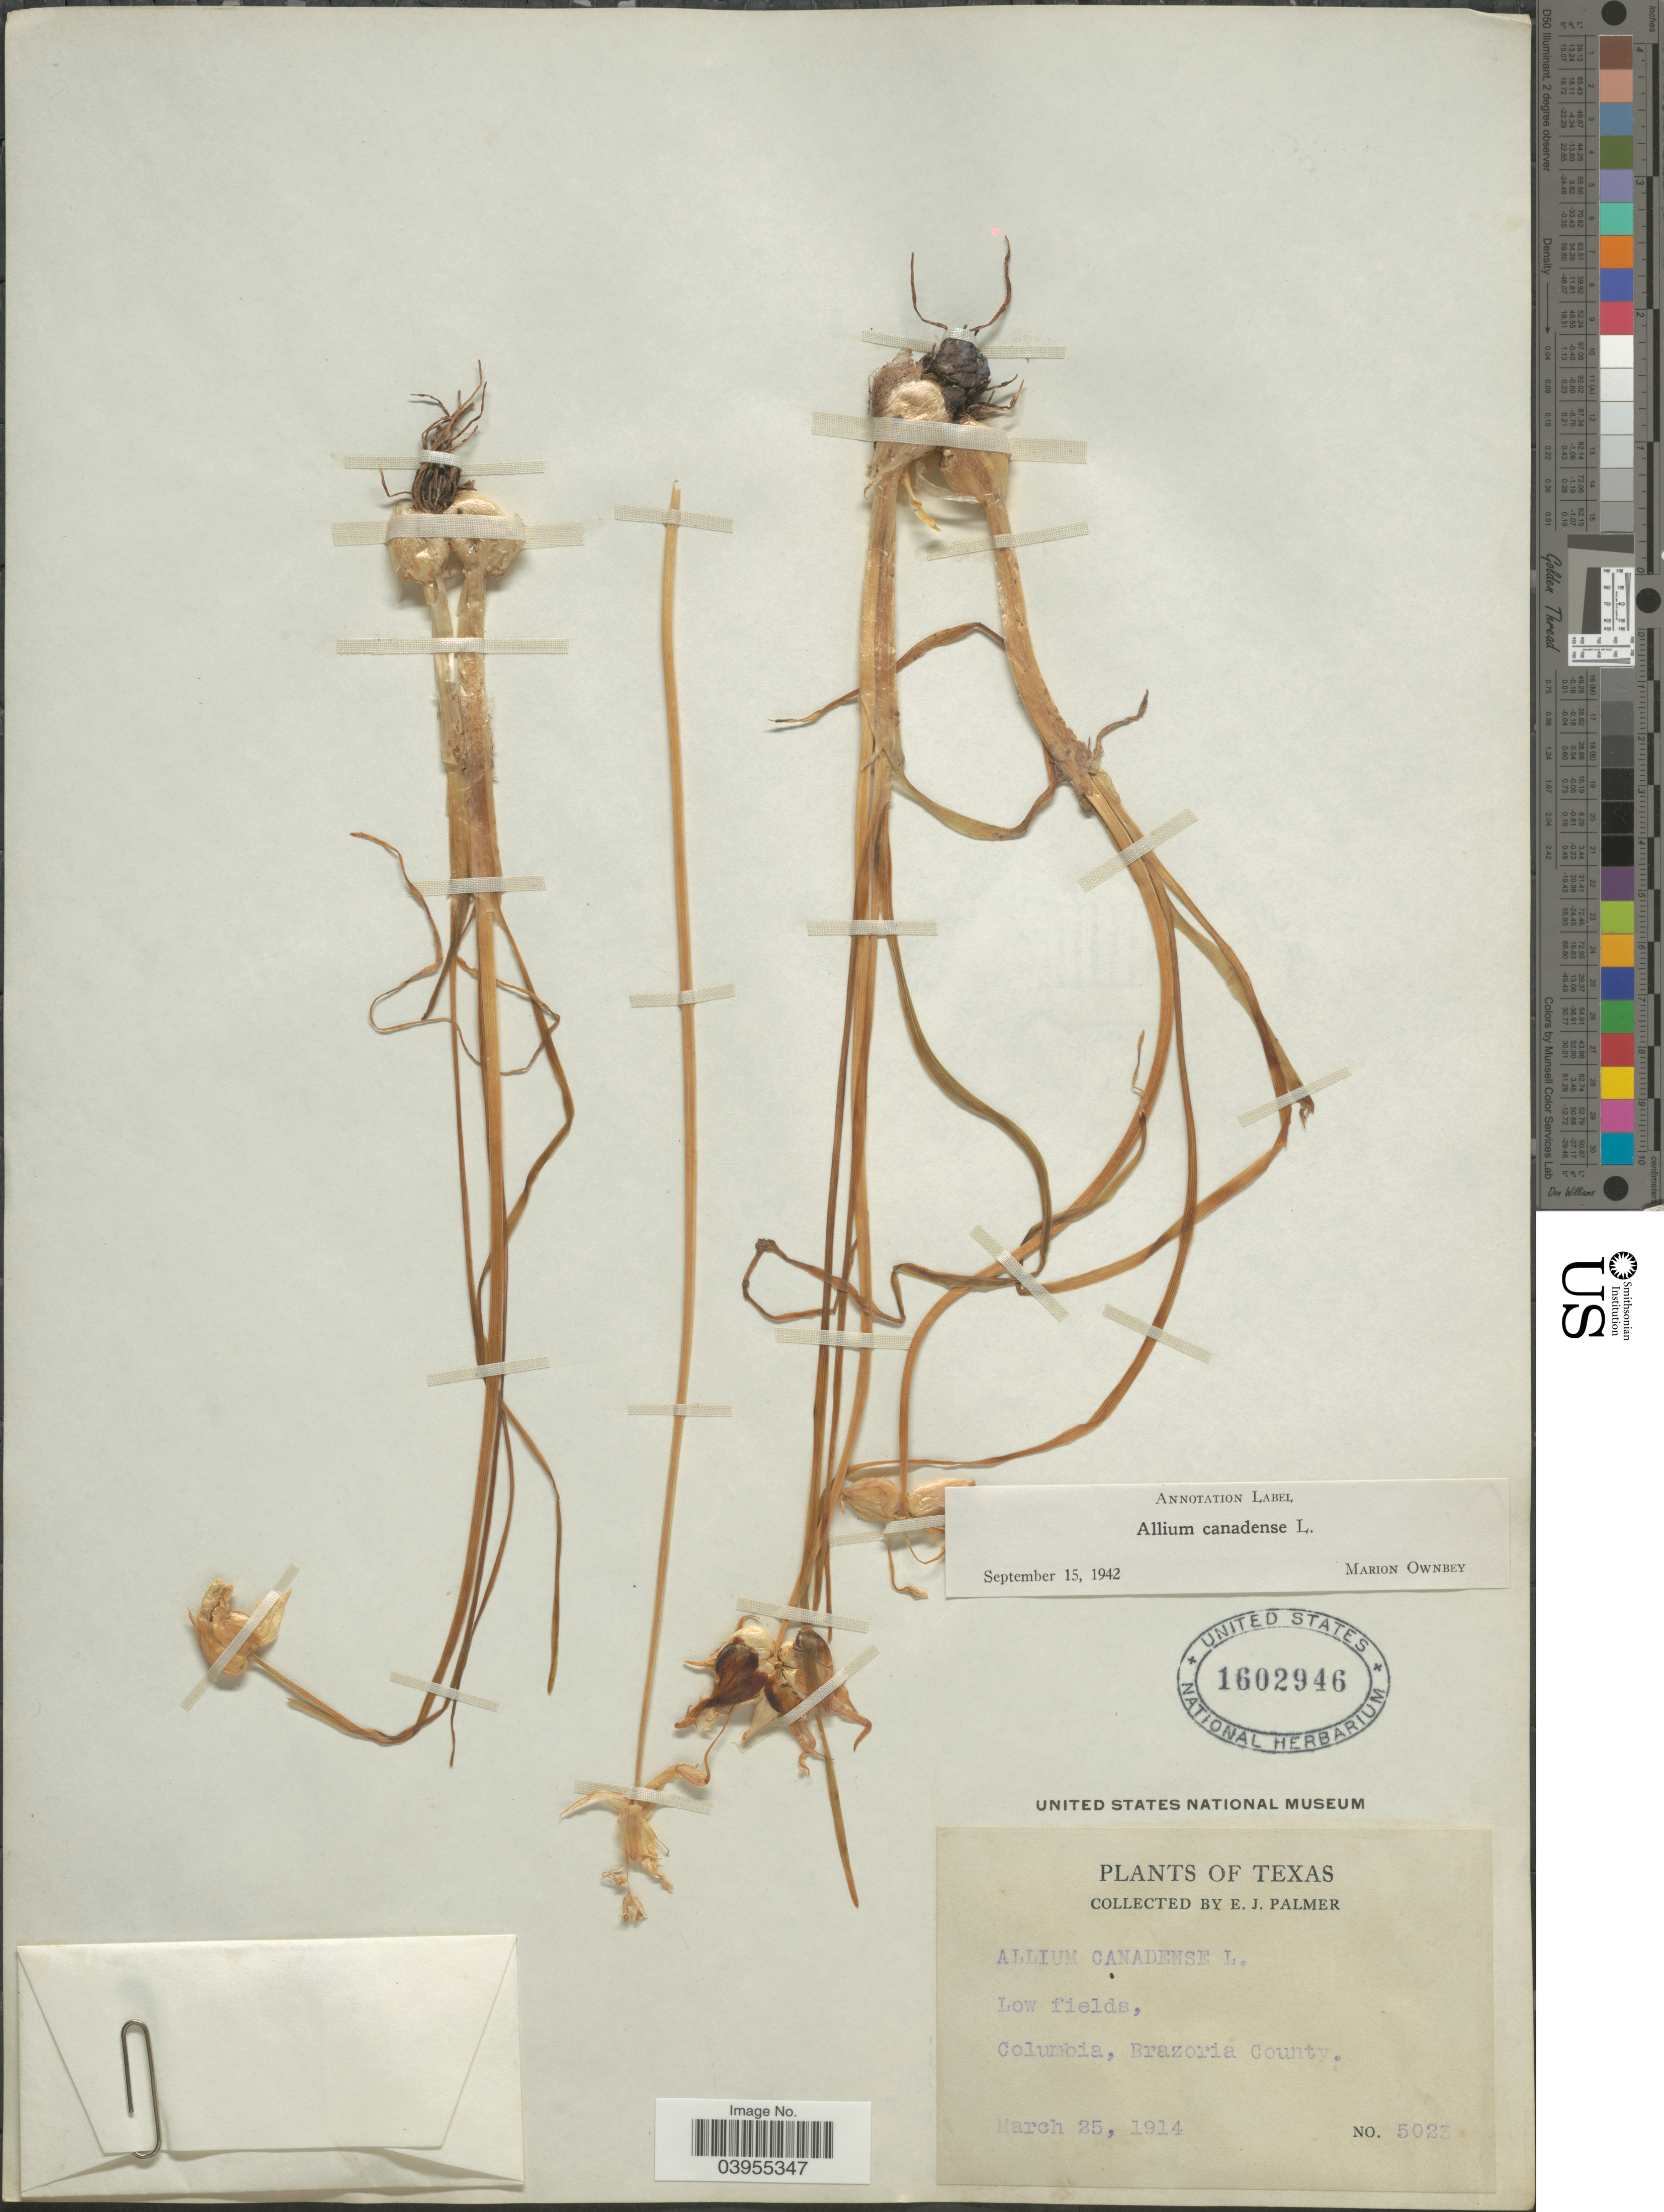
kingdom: Plantae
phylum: Tracheophyta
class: Liliopsida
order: Asparagales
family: Amaryllidaceae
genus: Allium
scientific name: Allium canadense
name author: L.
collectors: E. J. Palmer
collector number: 5023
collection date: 1914-03-25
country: United States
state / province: Texas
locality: Columbia, Brazoria County.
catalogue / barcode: US 1602946